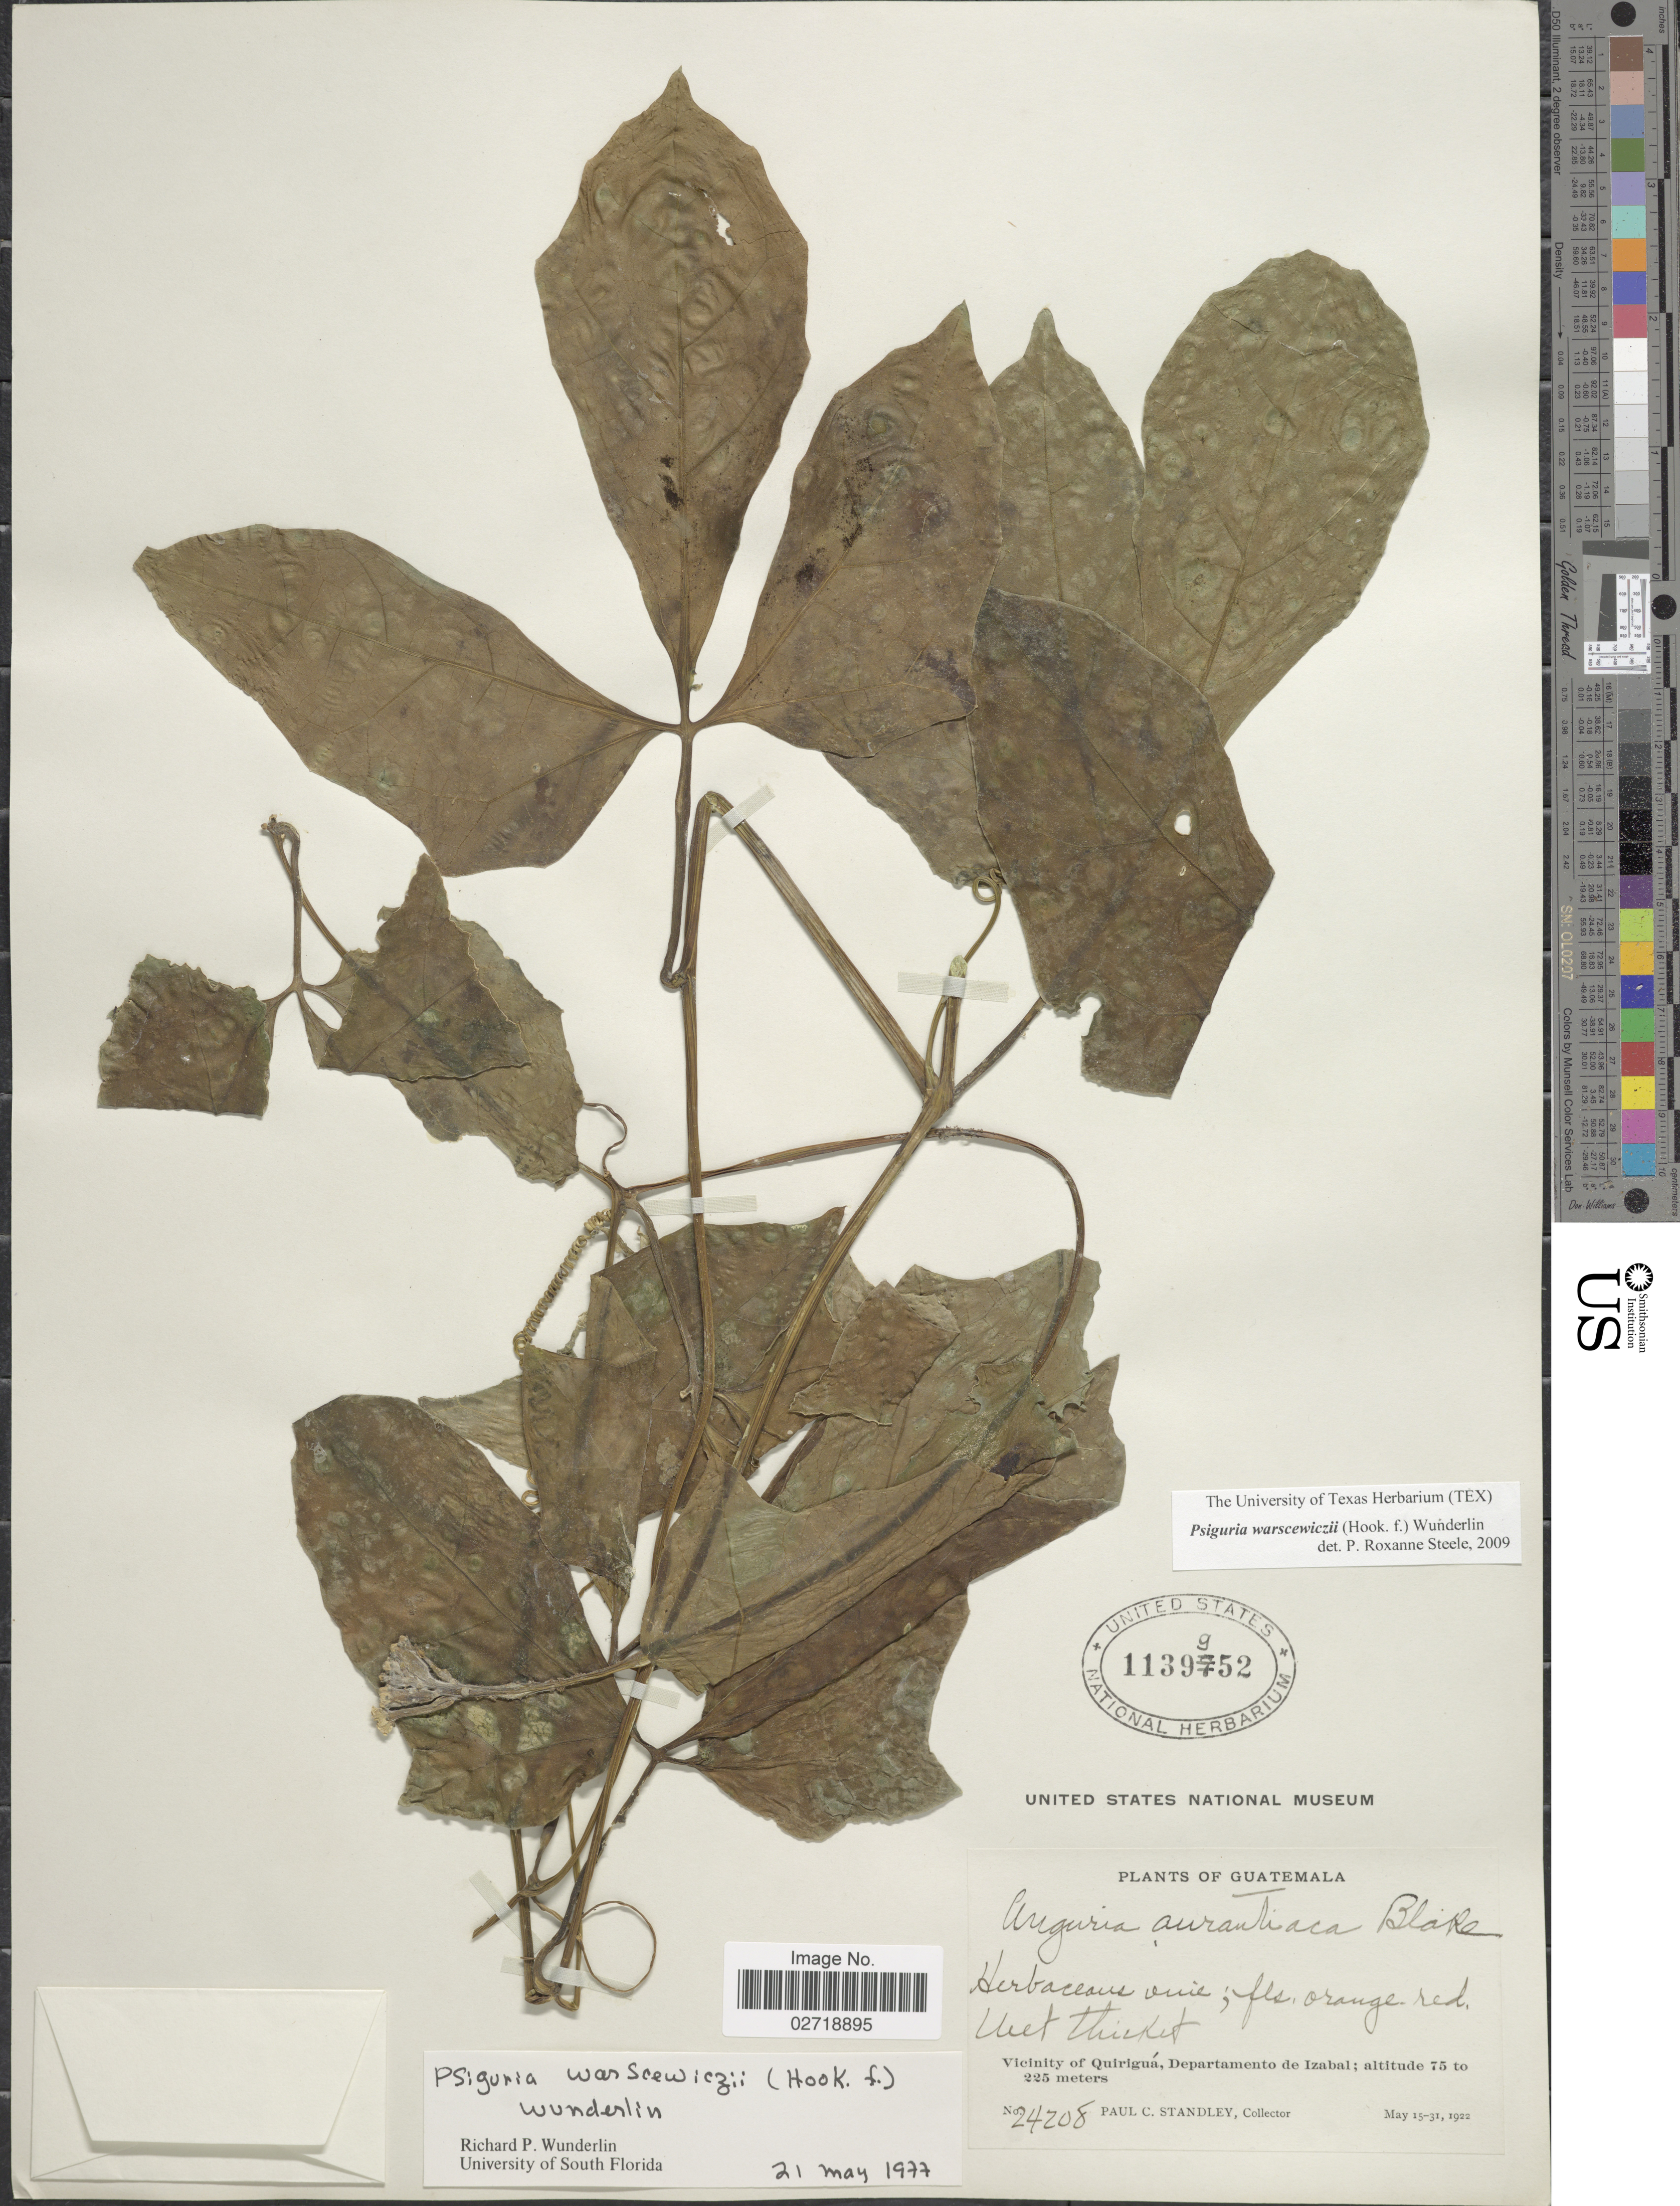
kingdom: Plantae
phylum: Tracheophyta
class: Magnoliopsida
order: Cucurbitales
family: Cucurbitaceae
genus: Psiguria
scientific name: Psiguria warscewiczii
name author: (Hook. f.) Wunderlin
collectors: P. C. Standley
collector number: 24208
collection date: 1922-05-15/1922-05-31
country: Guatemala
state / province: Izabal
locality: Vicinity of Quirigua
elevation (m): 75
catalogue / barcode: US 1139952